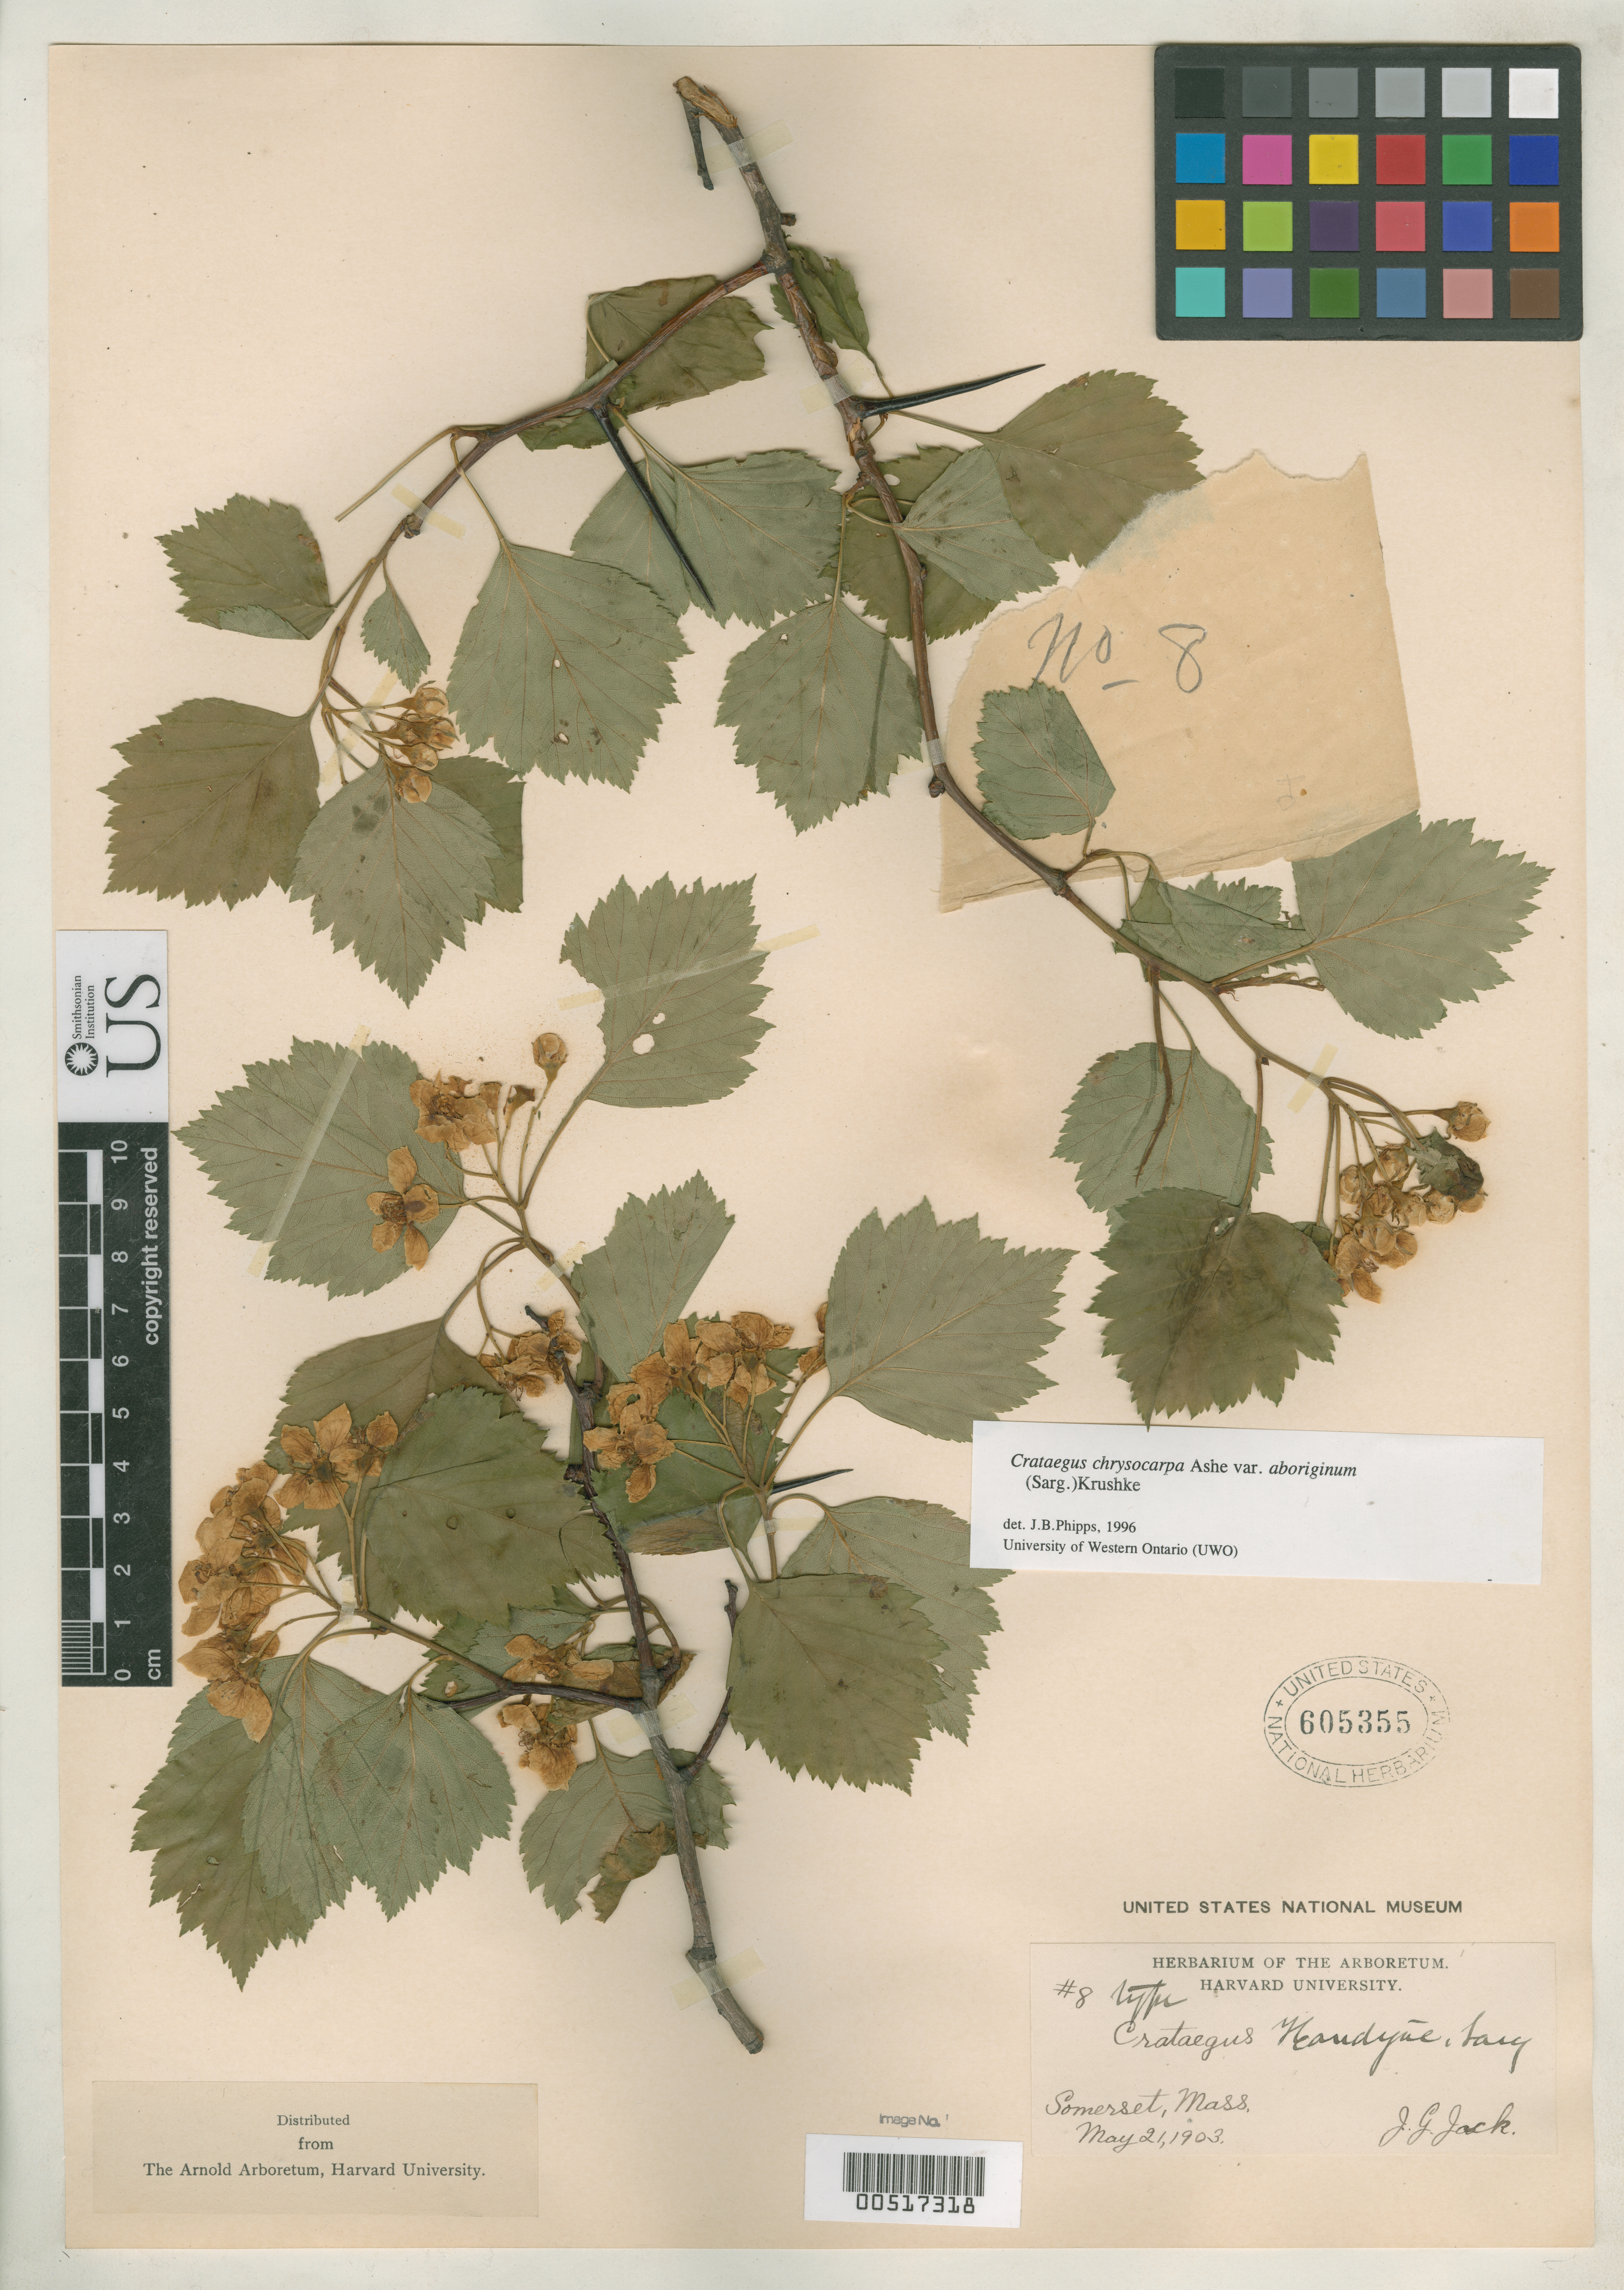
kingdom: Plantae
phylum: Tracheophyta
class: Magnoliopsida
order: Rosales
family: Rosaceae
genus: Crataegus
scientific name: Crataegus handyae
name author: Sarg.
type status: Isosyntype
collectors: J. G. Jack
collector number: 8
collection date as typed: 02 May 1903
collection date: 1903-05-02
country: United States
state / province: Massachusetts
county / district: Bristol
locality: Somerset.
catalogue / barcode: US 605355